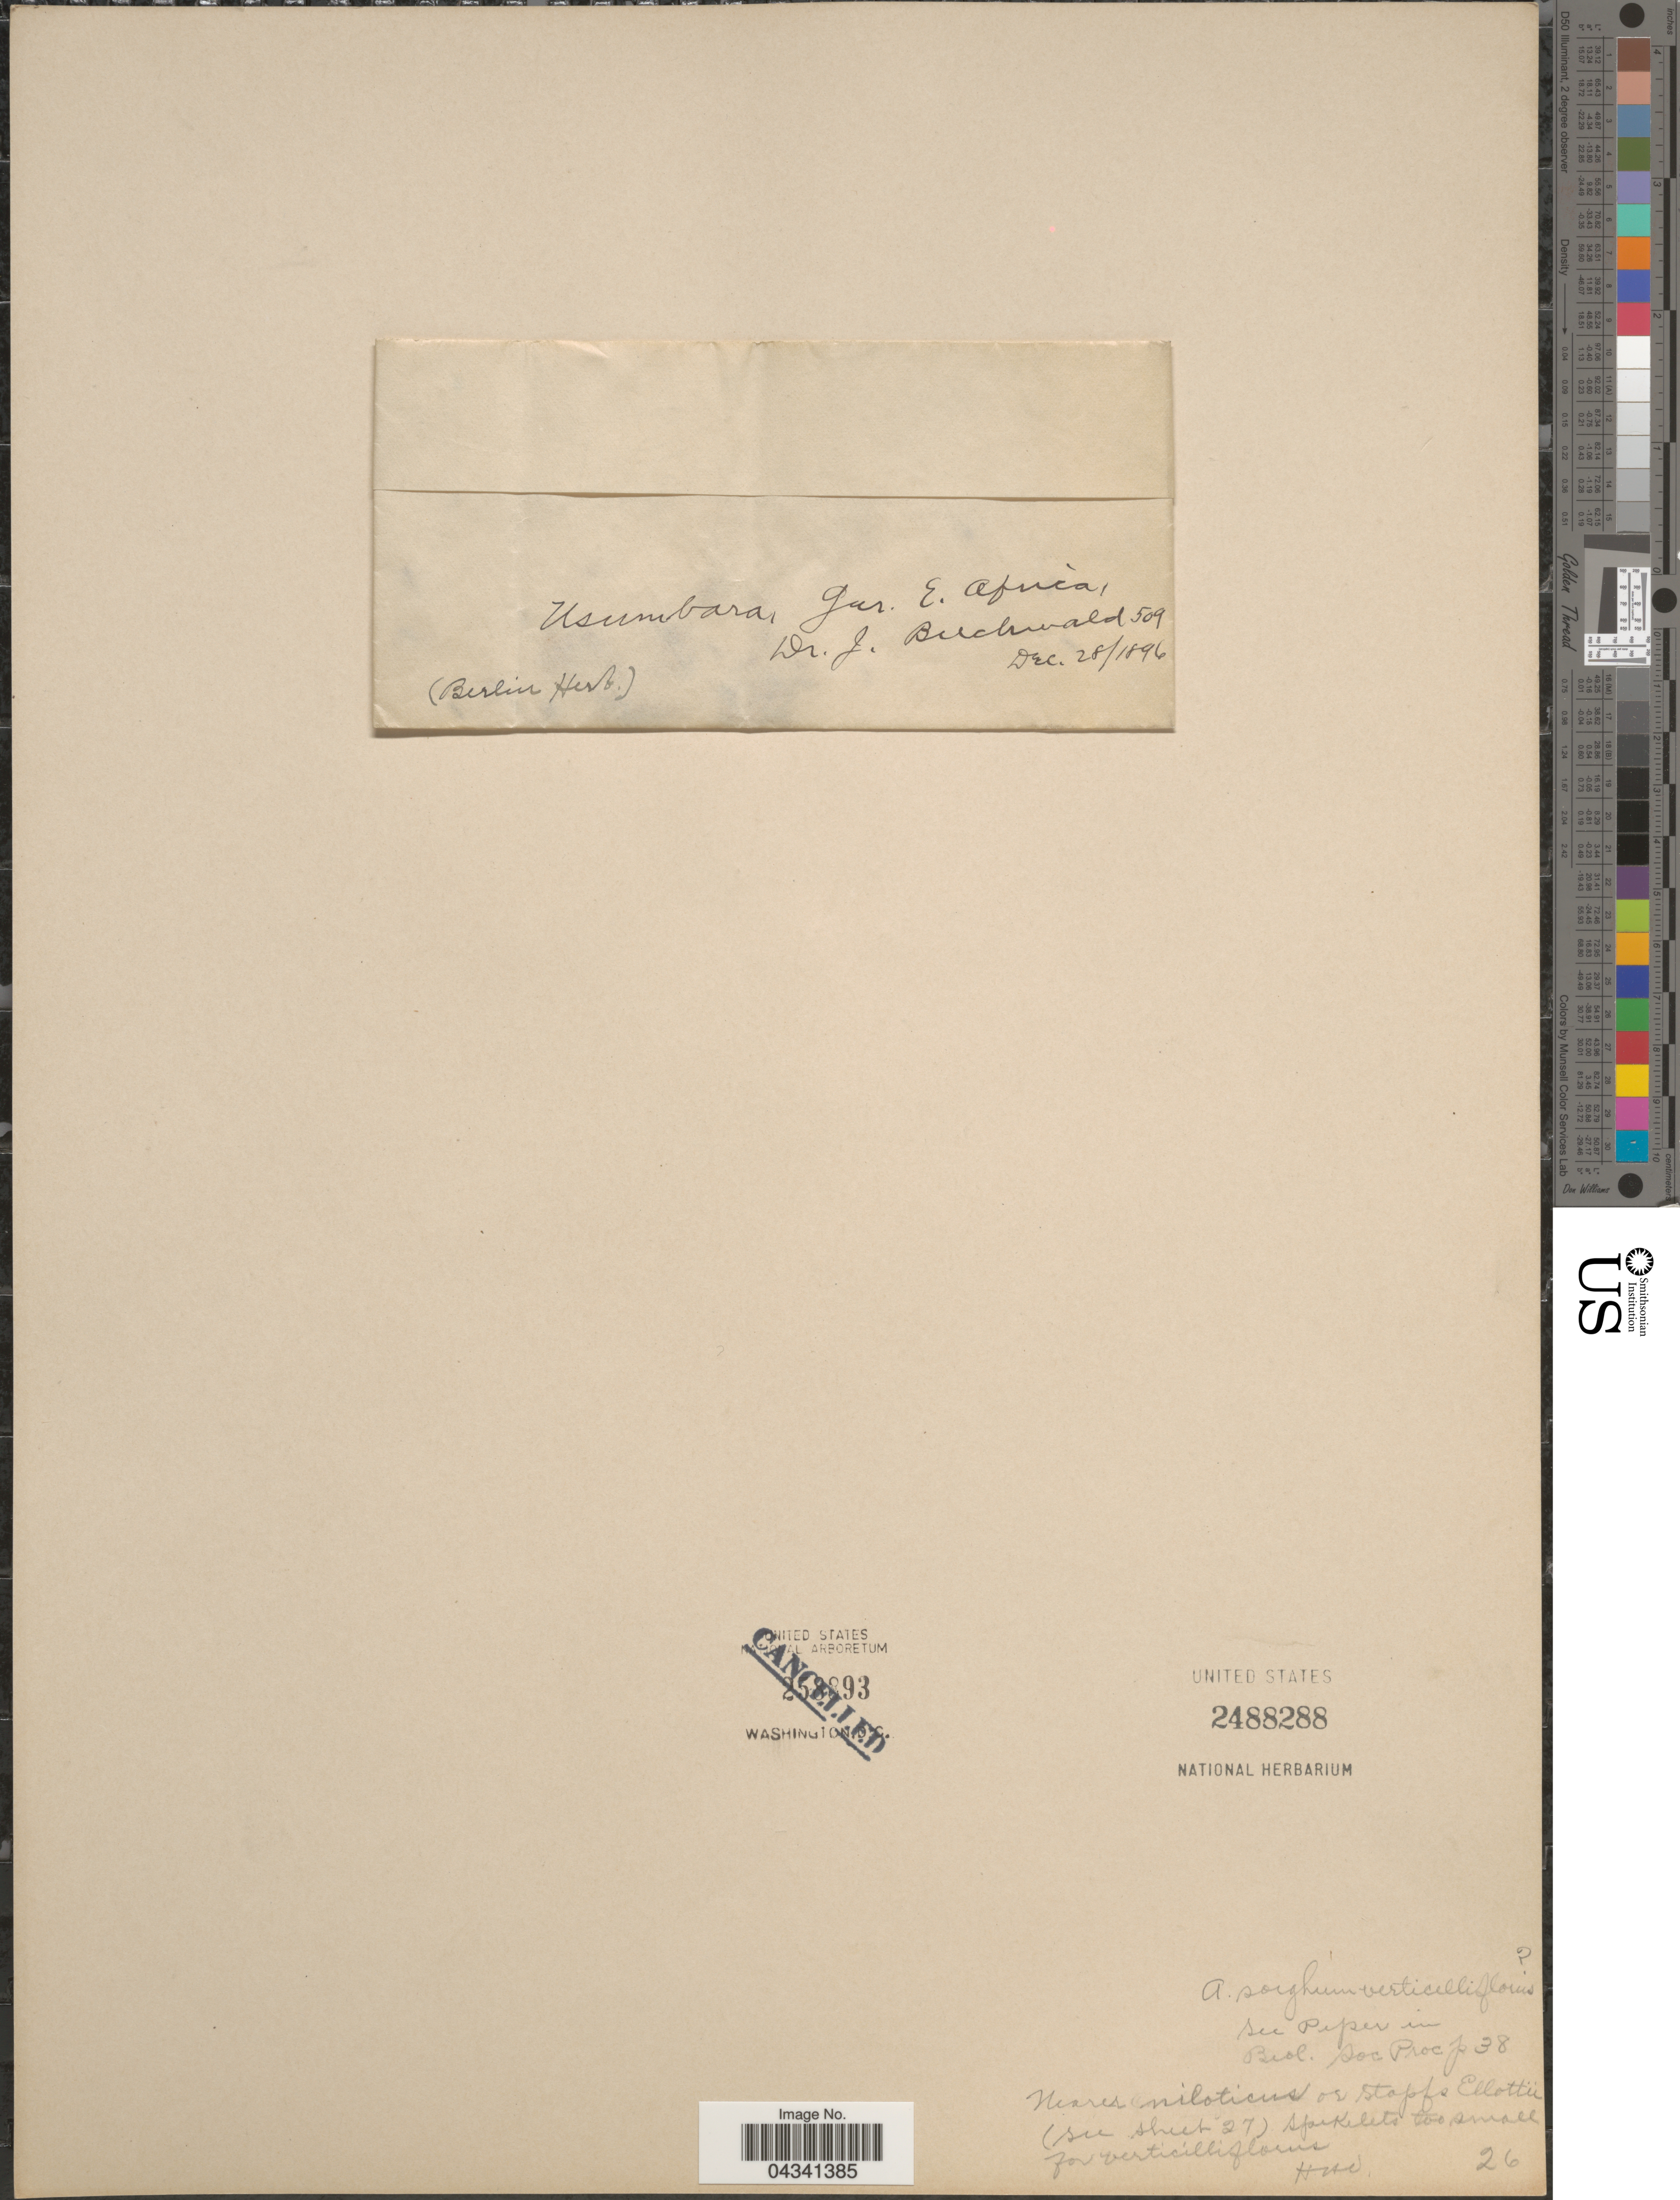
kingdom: Plantae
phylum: Tracheophyta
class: Liliopsida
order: Poales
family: Poaceae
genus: Sorghum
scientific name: Sorghum arundinaceum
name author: (Desv.) Stapf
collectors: J. Buchwald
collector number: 509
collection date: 1896-12-28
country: Tanzania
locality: Usambara, Ger. E. Africa.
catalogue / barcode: US 2488288